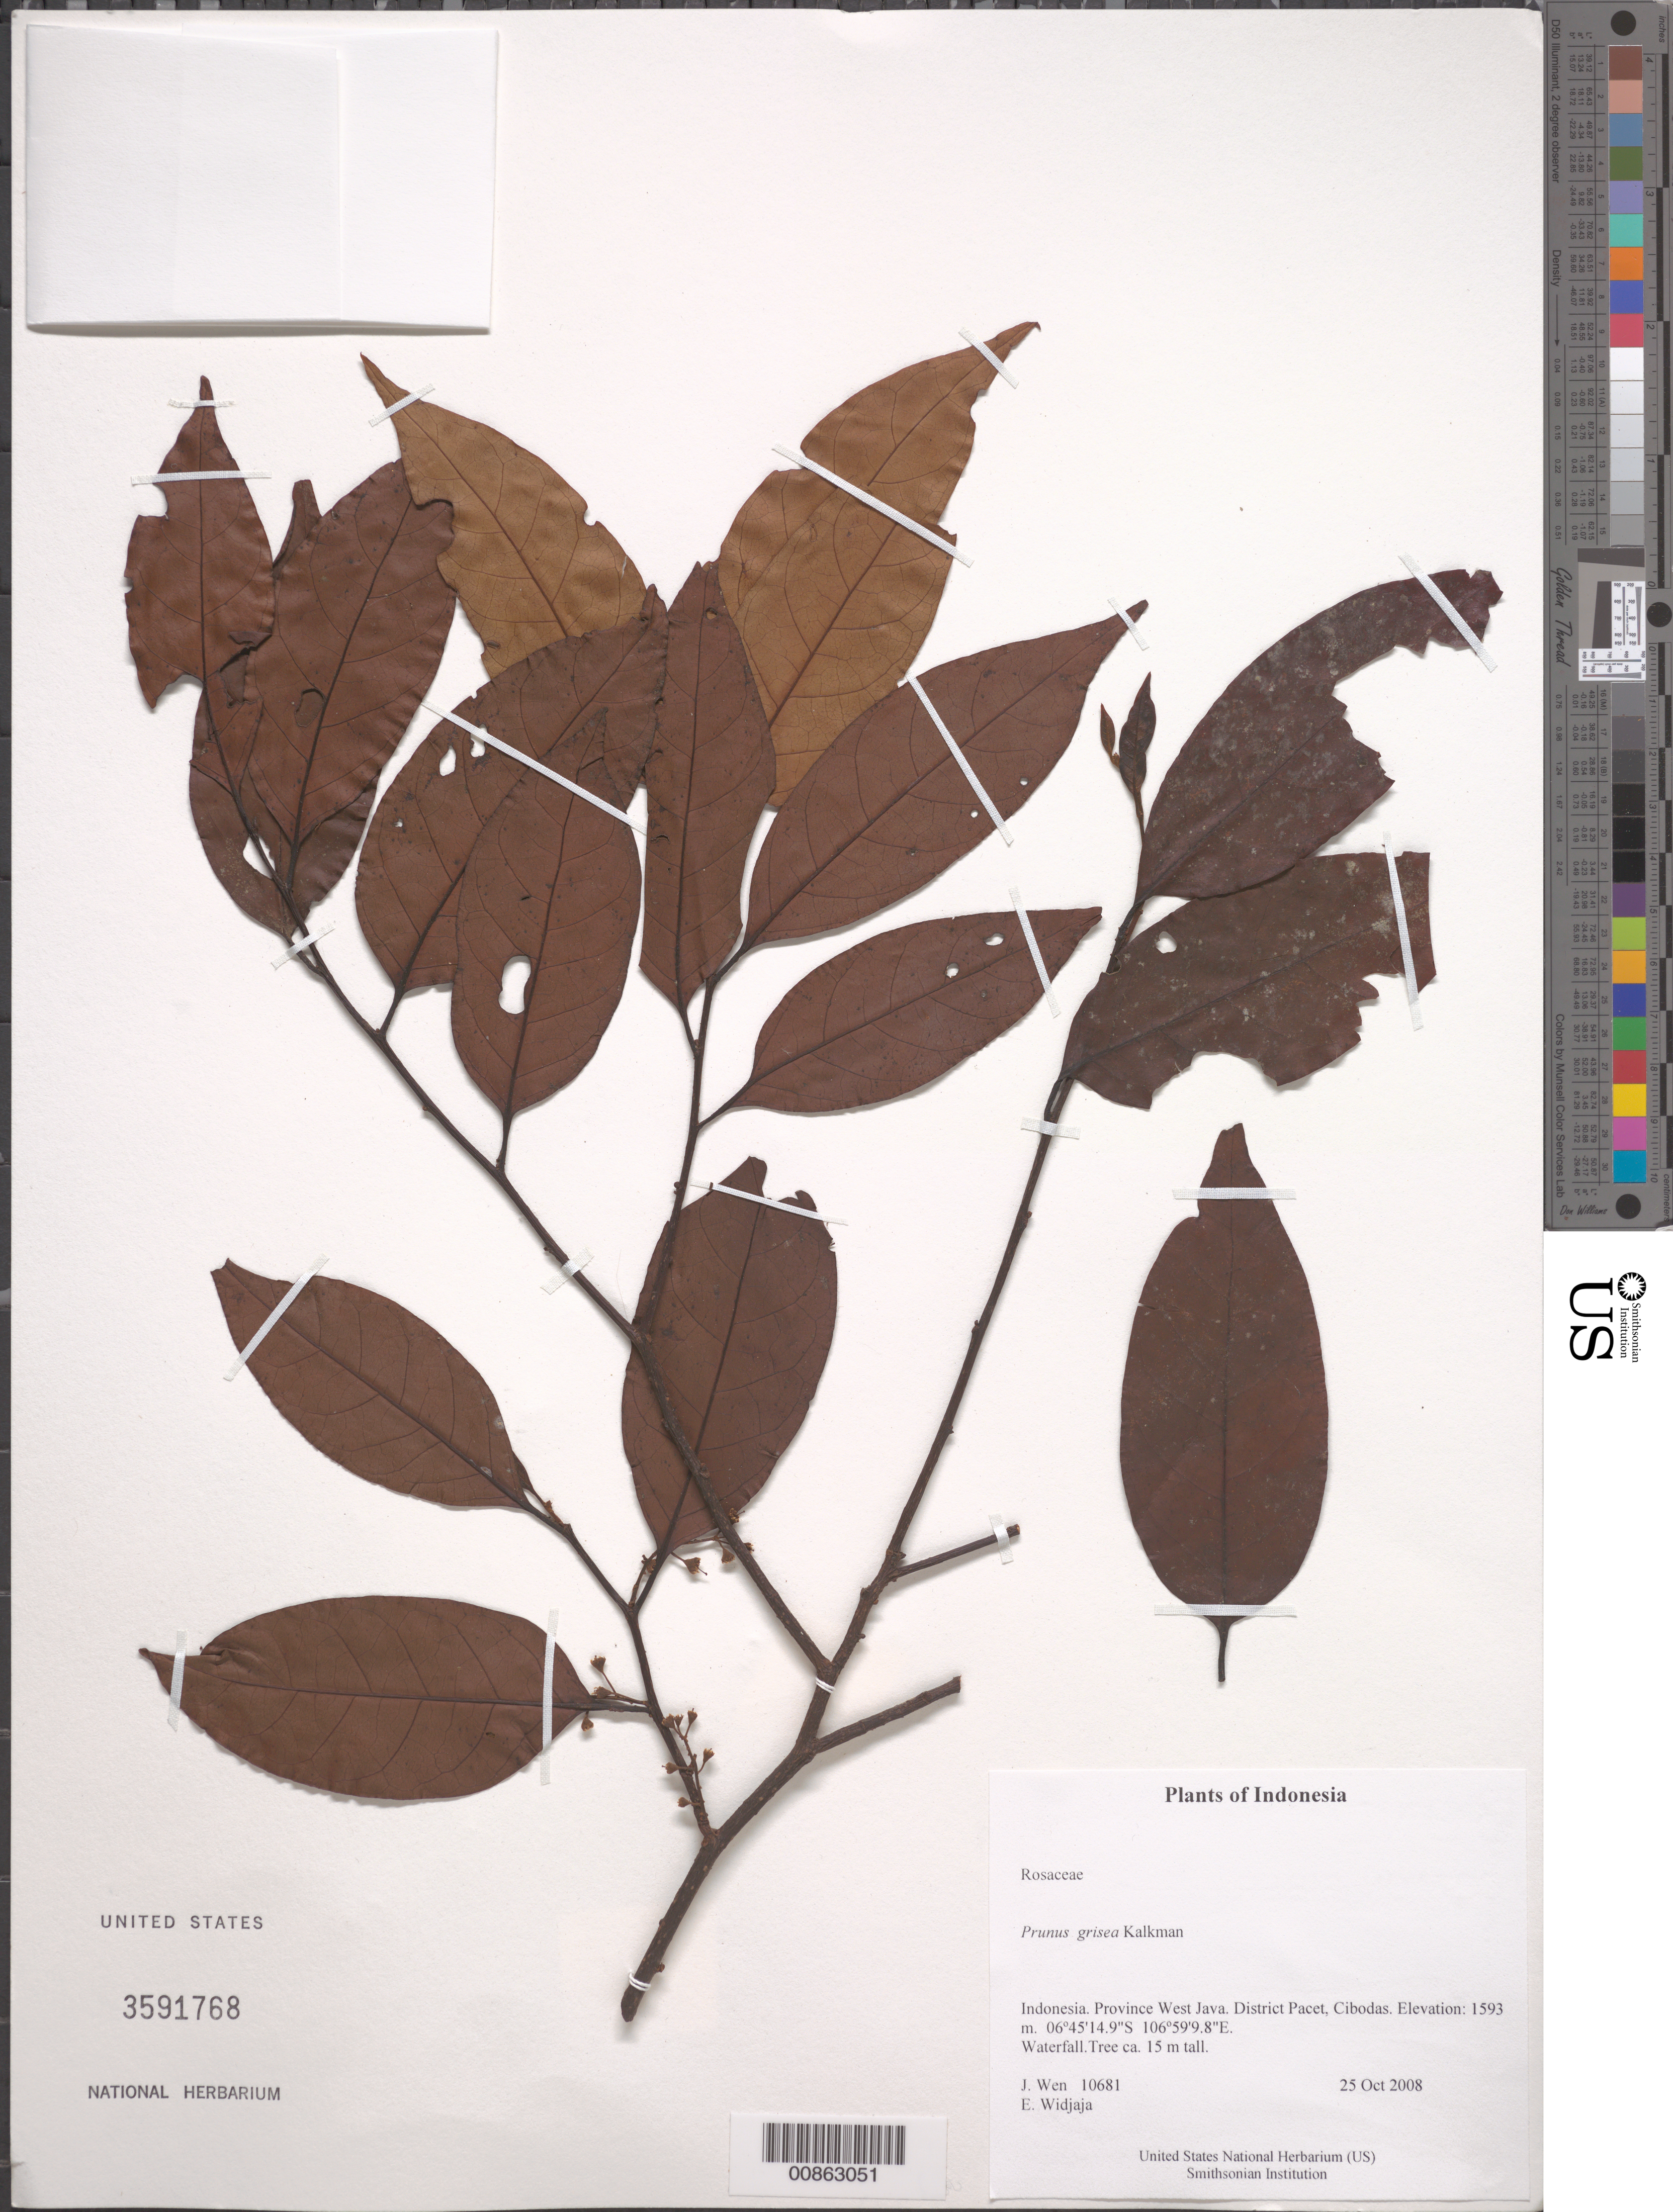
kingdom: Plantae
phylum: Tracheophyta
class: Magnoliopsida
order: Rosales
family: Rosaceae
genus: Prunus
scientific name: Prunus grisea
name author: (Blume ex K. Müller) Kalkman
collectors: J. Wen & E. A. Widjaja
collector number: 10681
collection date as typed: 25 Oct 2008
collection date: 2008-10-25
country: Indonesia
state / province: Java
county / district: Jawa Barat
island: Java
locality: District Pacet, Cibodas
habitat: Waterfall.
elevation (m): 1593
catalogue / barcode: US 3591768